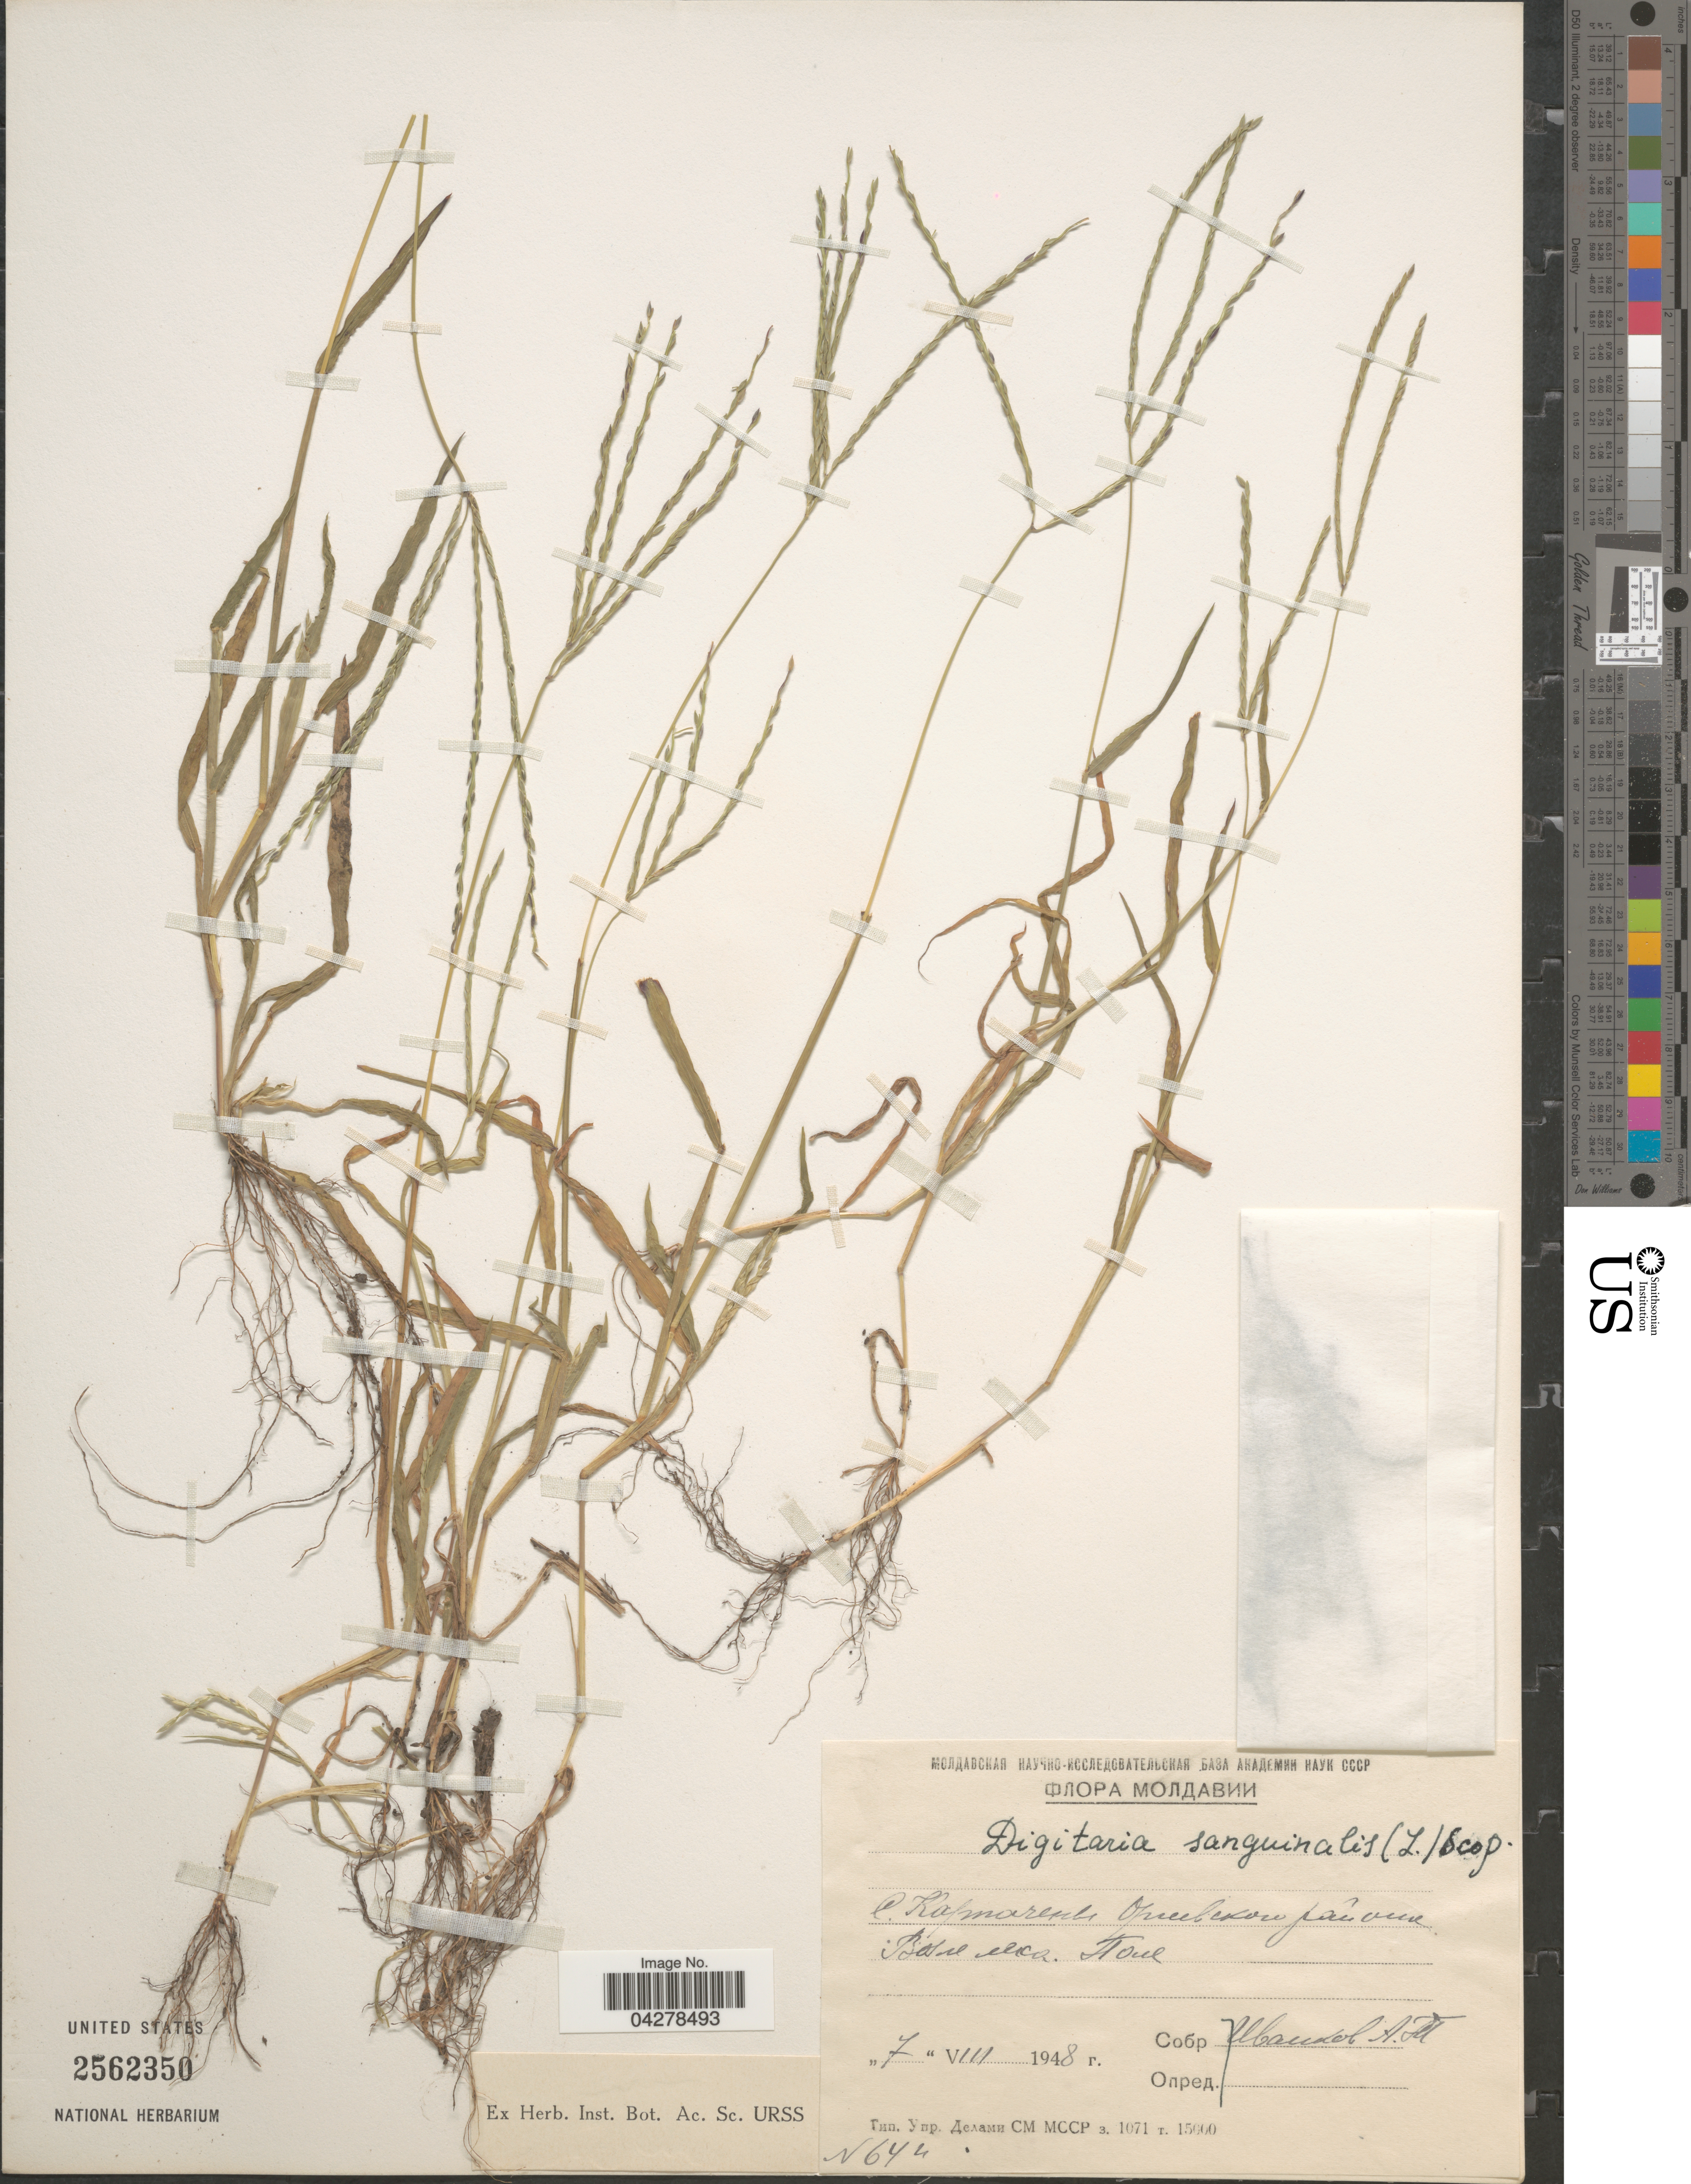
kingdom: Plantae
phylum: Tracheophyta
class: Liliopsida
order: Poales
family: Poaceae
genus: Digitaria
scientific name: Digitaria sanguinalis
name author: (L.) Scop.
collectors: A. Ivankov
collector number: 64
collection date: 1948-08-07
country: Moldova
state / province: Orhei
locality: Kipercheni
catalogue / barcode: US 2562350